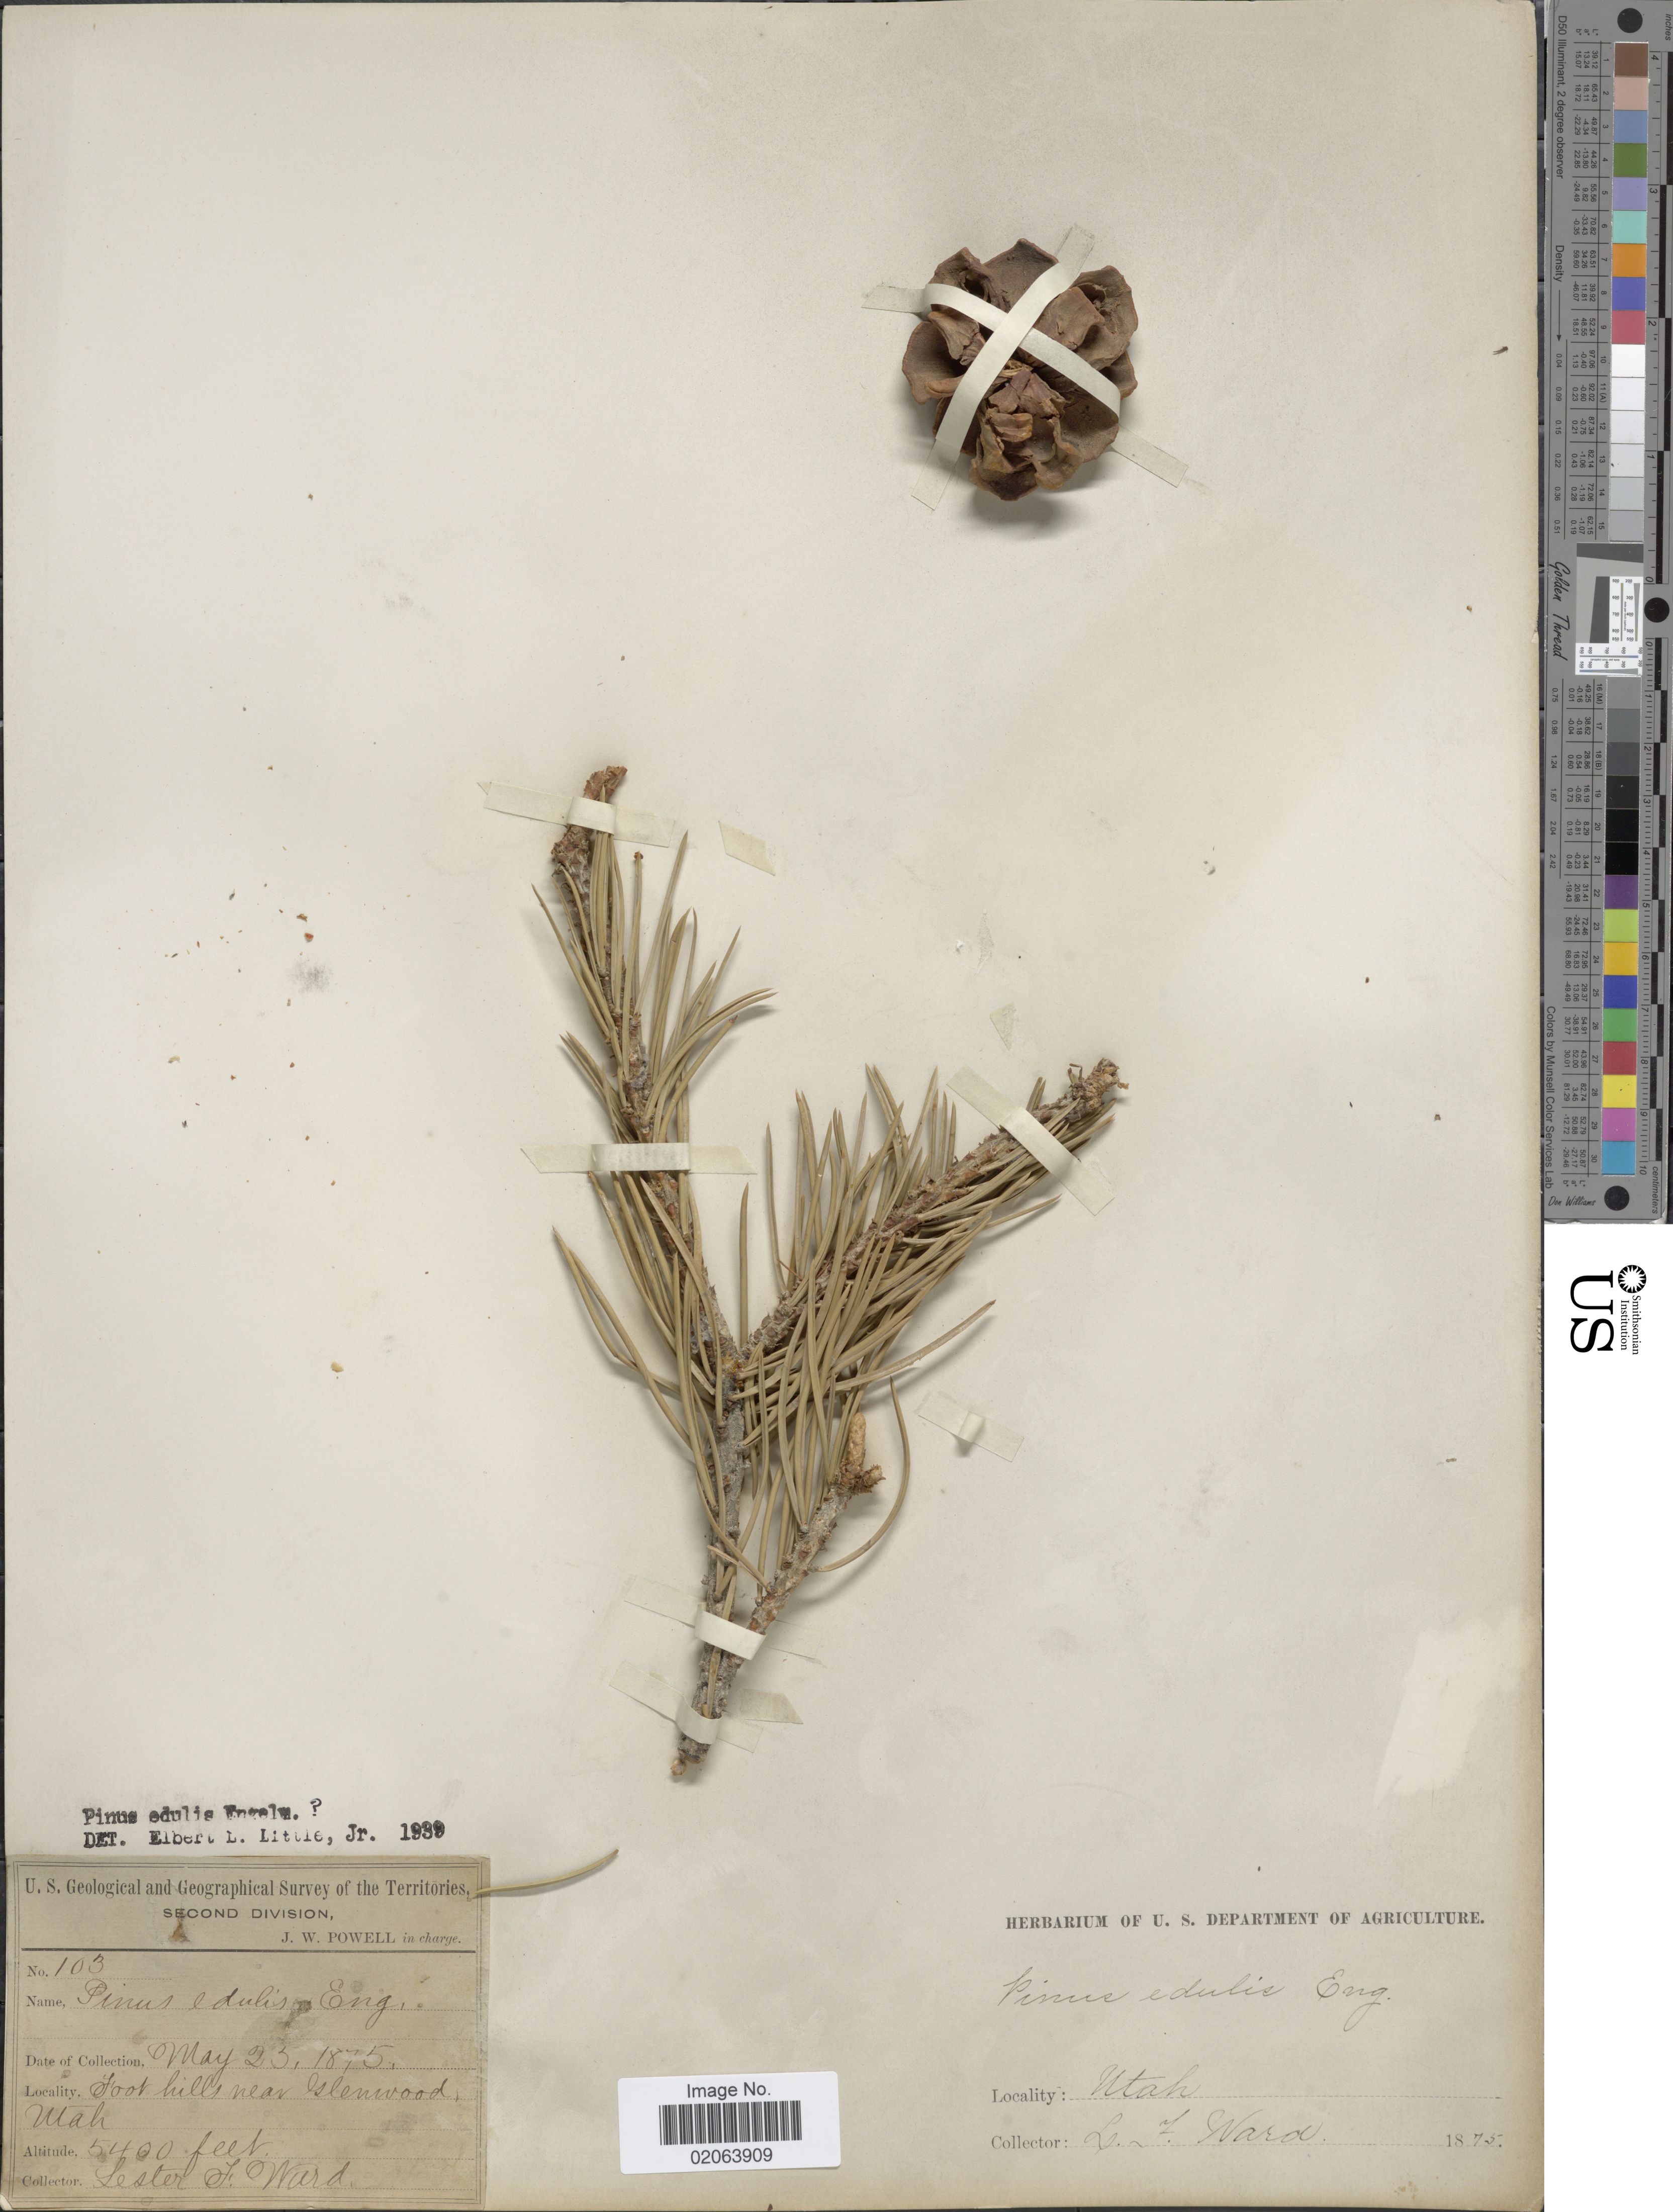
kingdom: Plantae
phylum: Tracheophyta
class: Pinopsida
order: Pinales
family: Pinaceae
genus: Pinus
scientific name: Pinus edulis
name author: Engelm.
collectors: L. F. Ward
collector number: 103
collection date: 1875-05-23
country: United States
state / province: Utah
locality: Near Glenwood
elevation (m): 1646